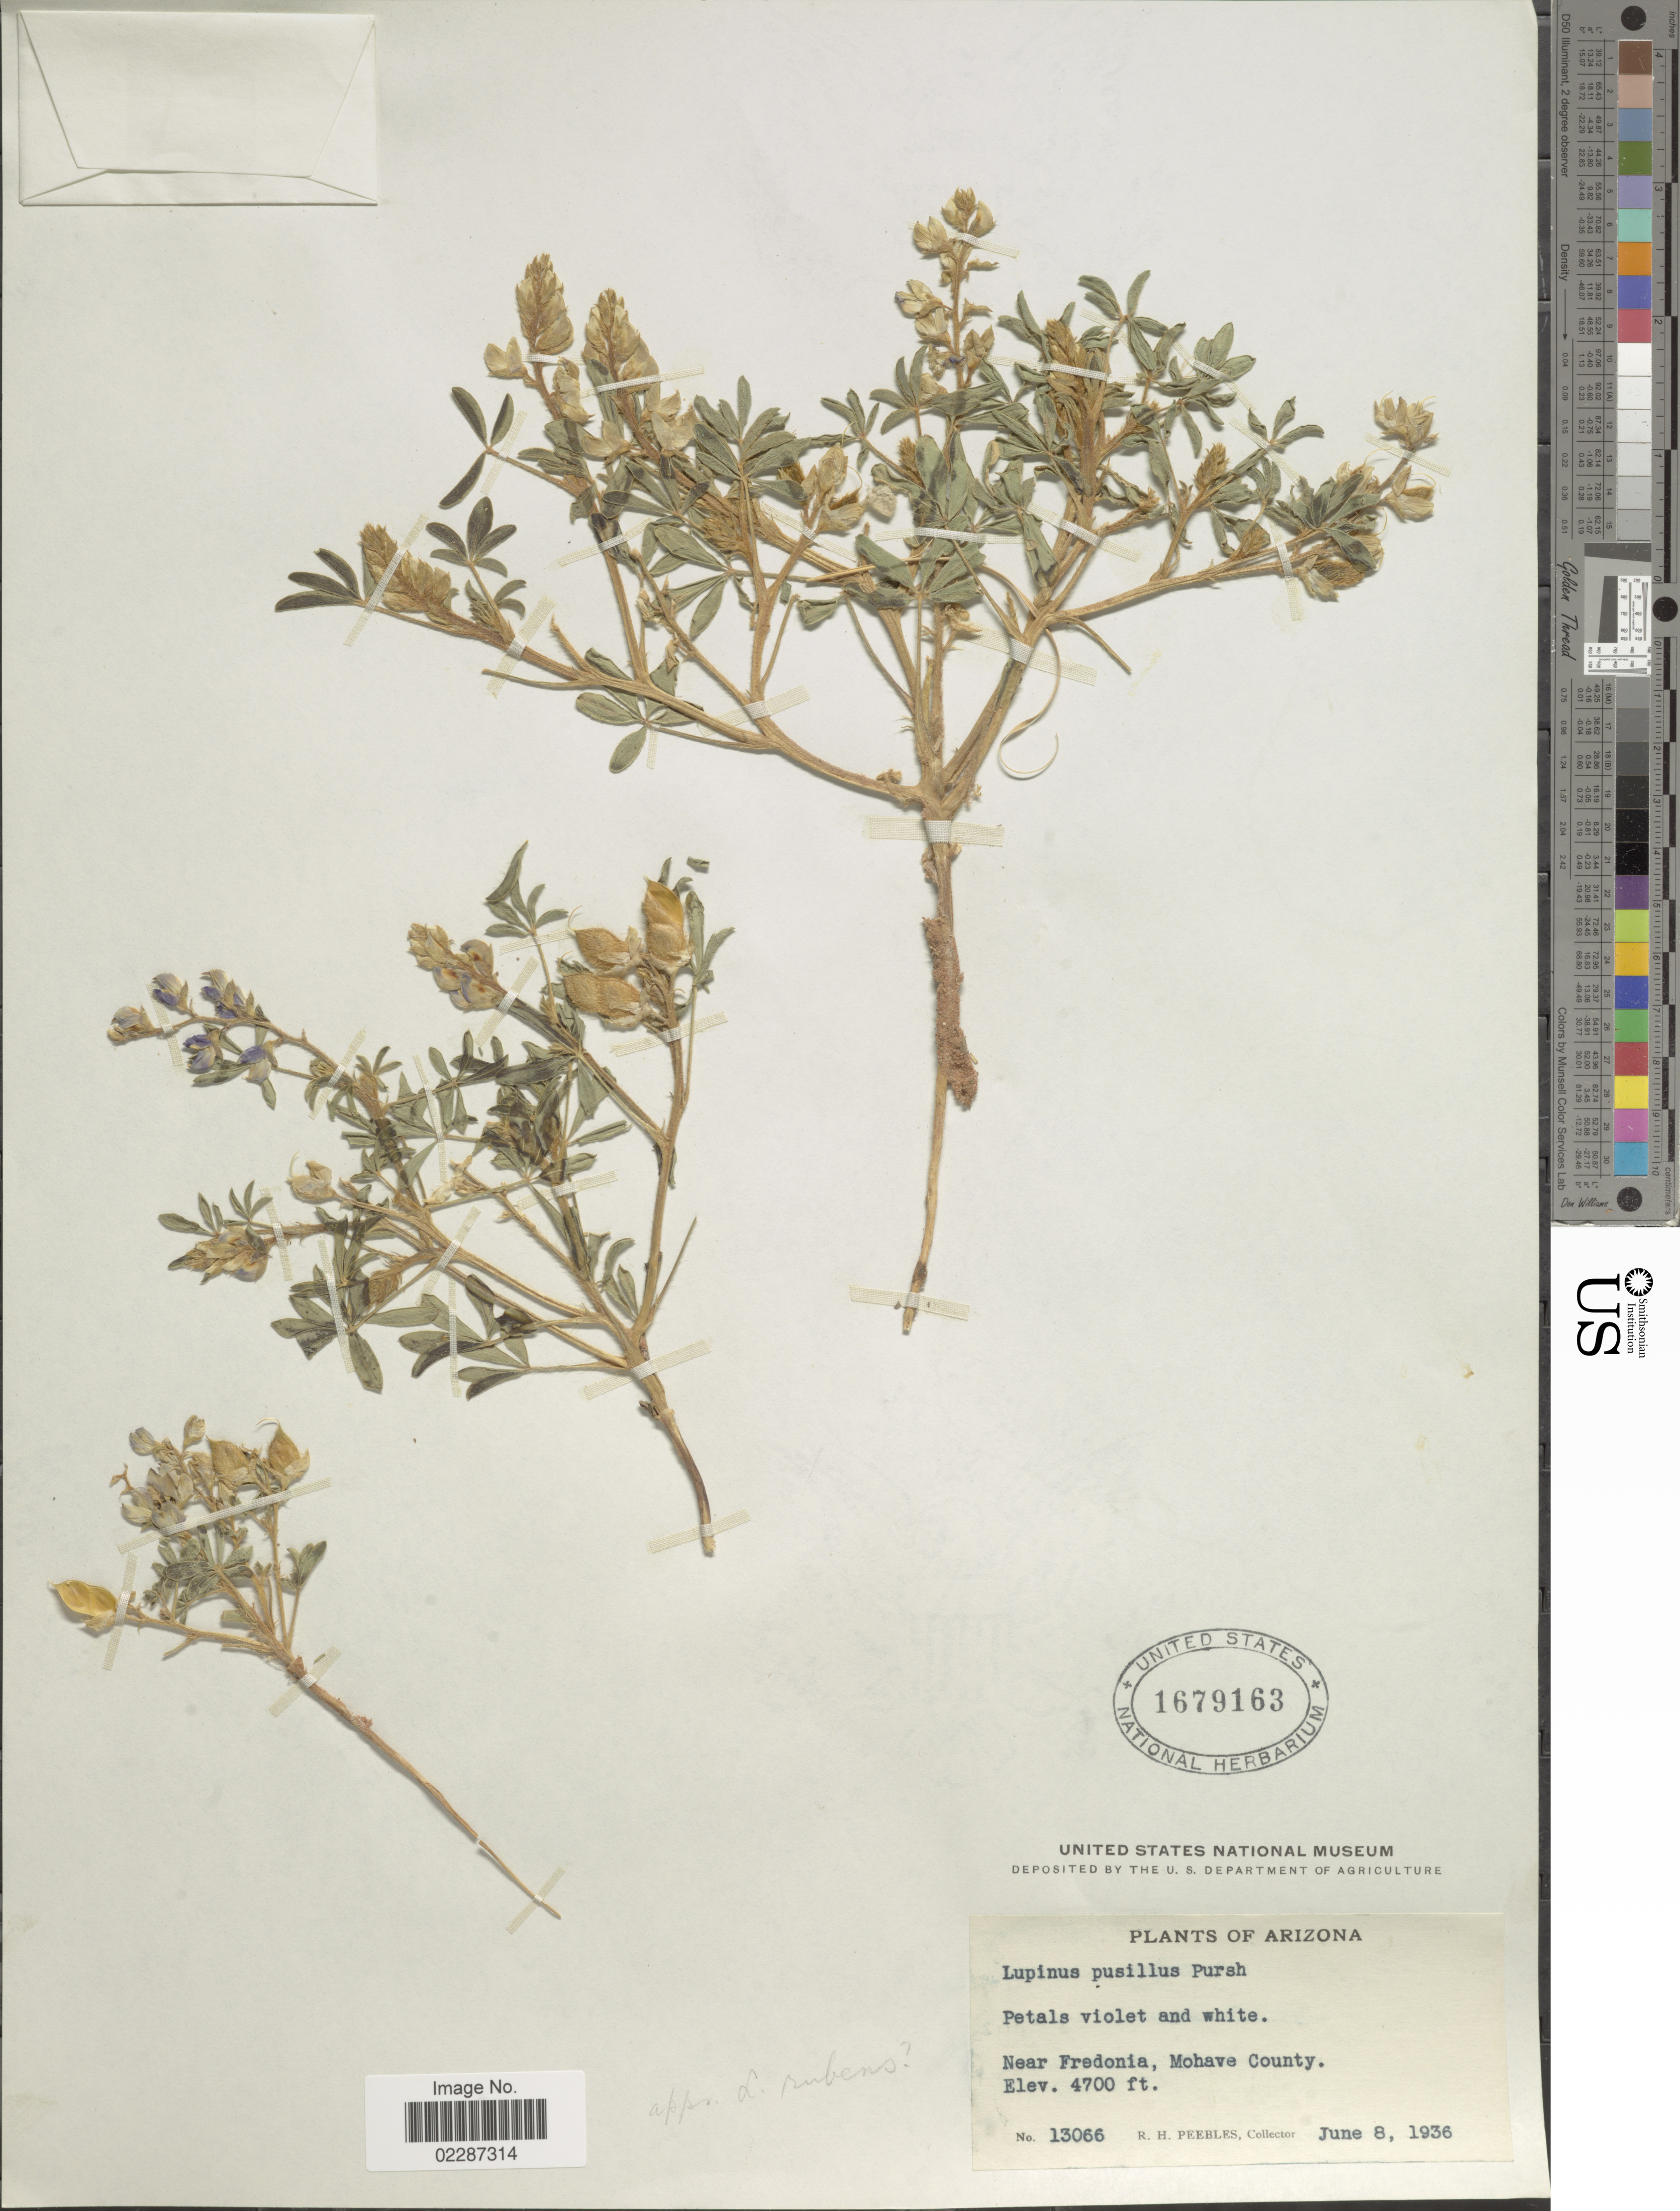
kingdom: Plantae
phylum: Tracheophyta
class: Magnoliopsida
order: Fabales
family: Fabaceae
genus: Lupinus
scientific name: Lupinus pusillus subsp. intermontanus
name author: (A. Heller) D.B. Dunn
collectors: R. H. Peebles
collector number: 13066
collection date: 1936-06-08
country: United States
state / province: Arizona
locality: Near Fredonia, Mohave County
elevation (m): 1433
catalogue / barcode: US 1679163